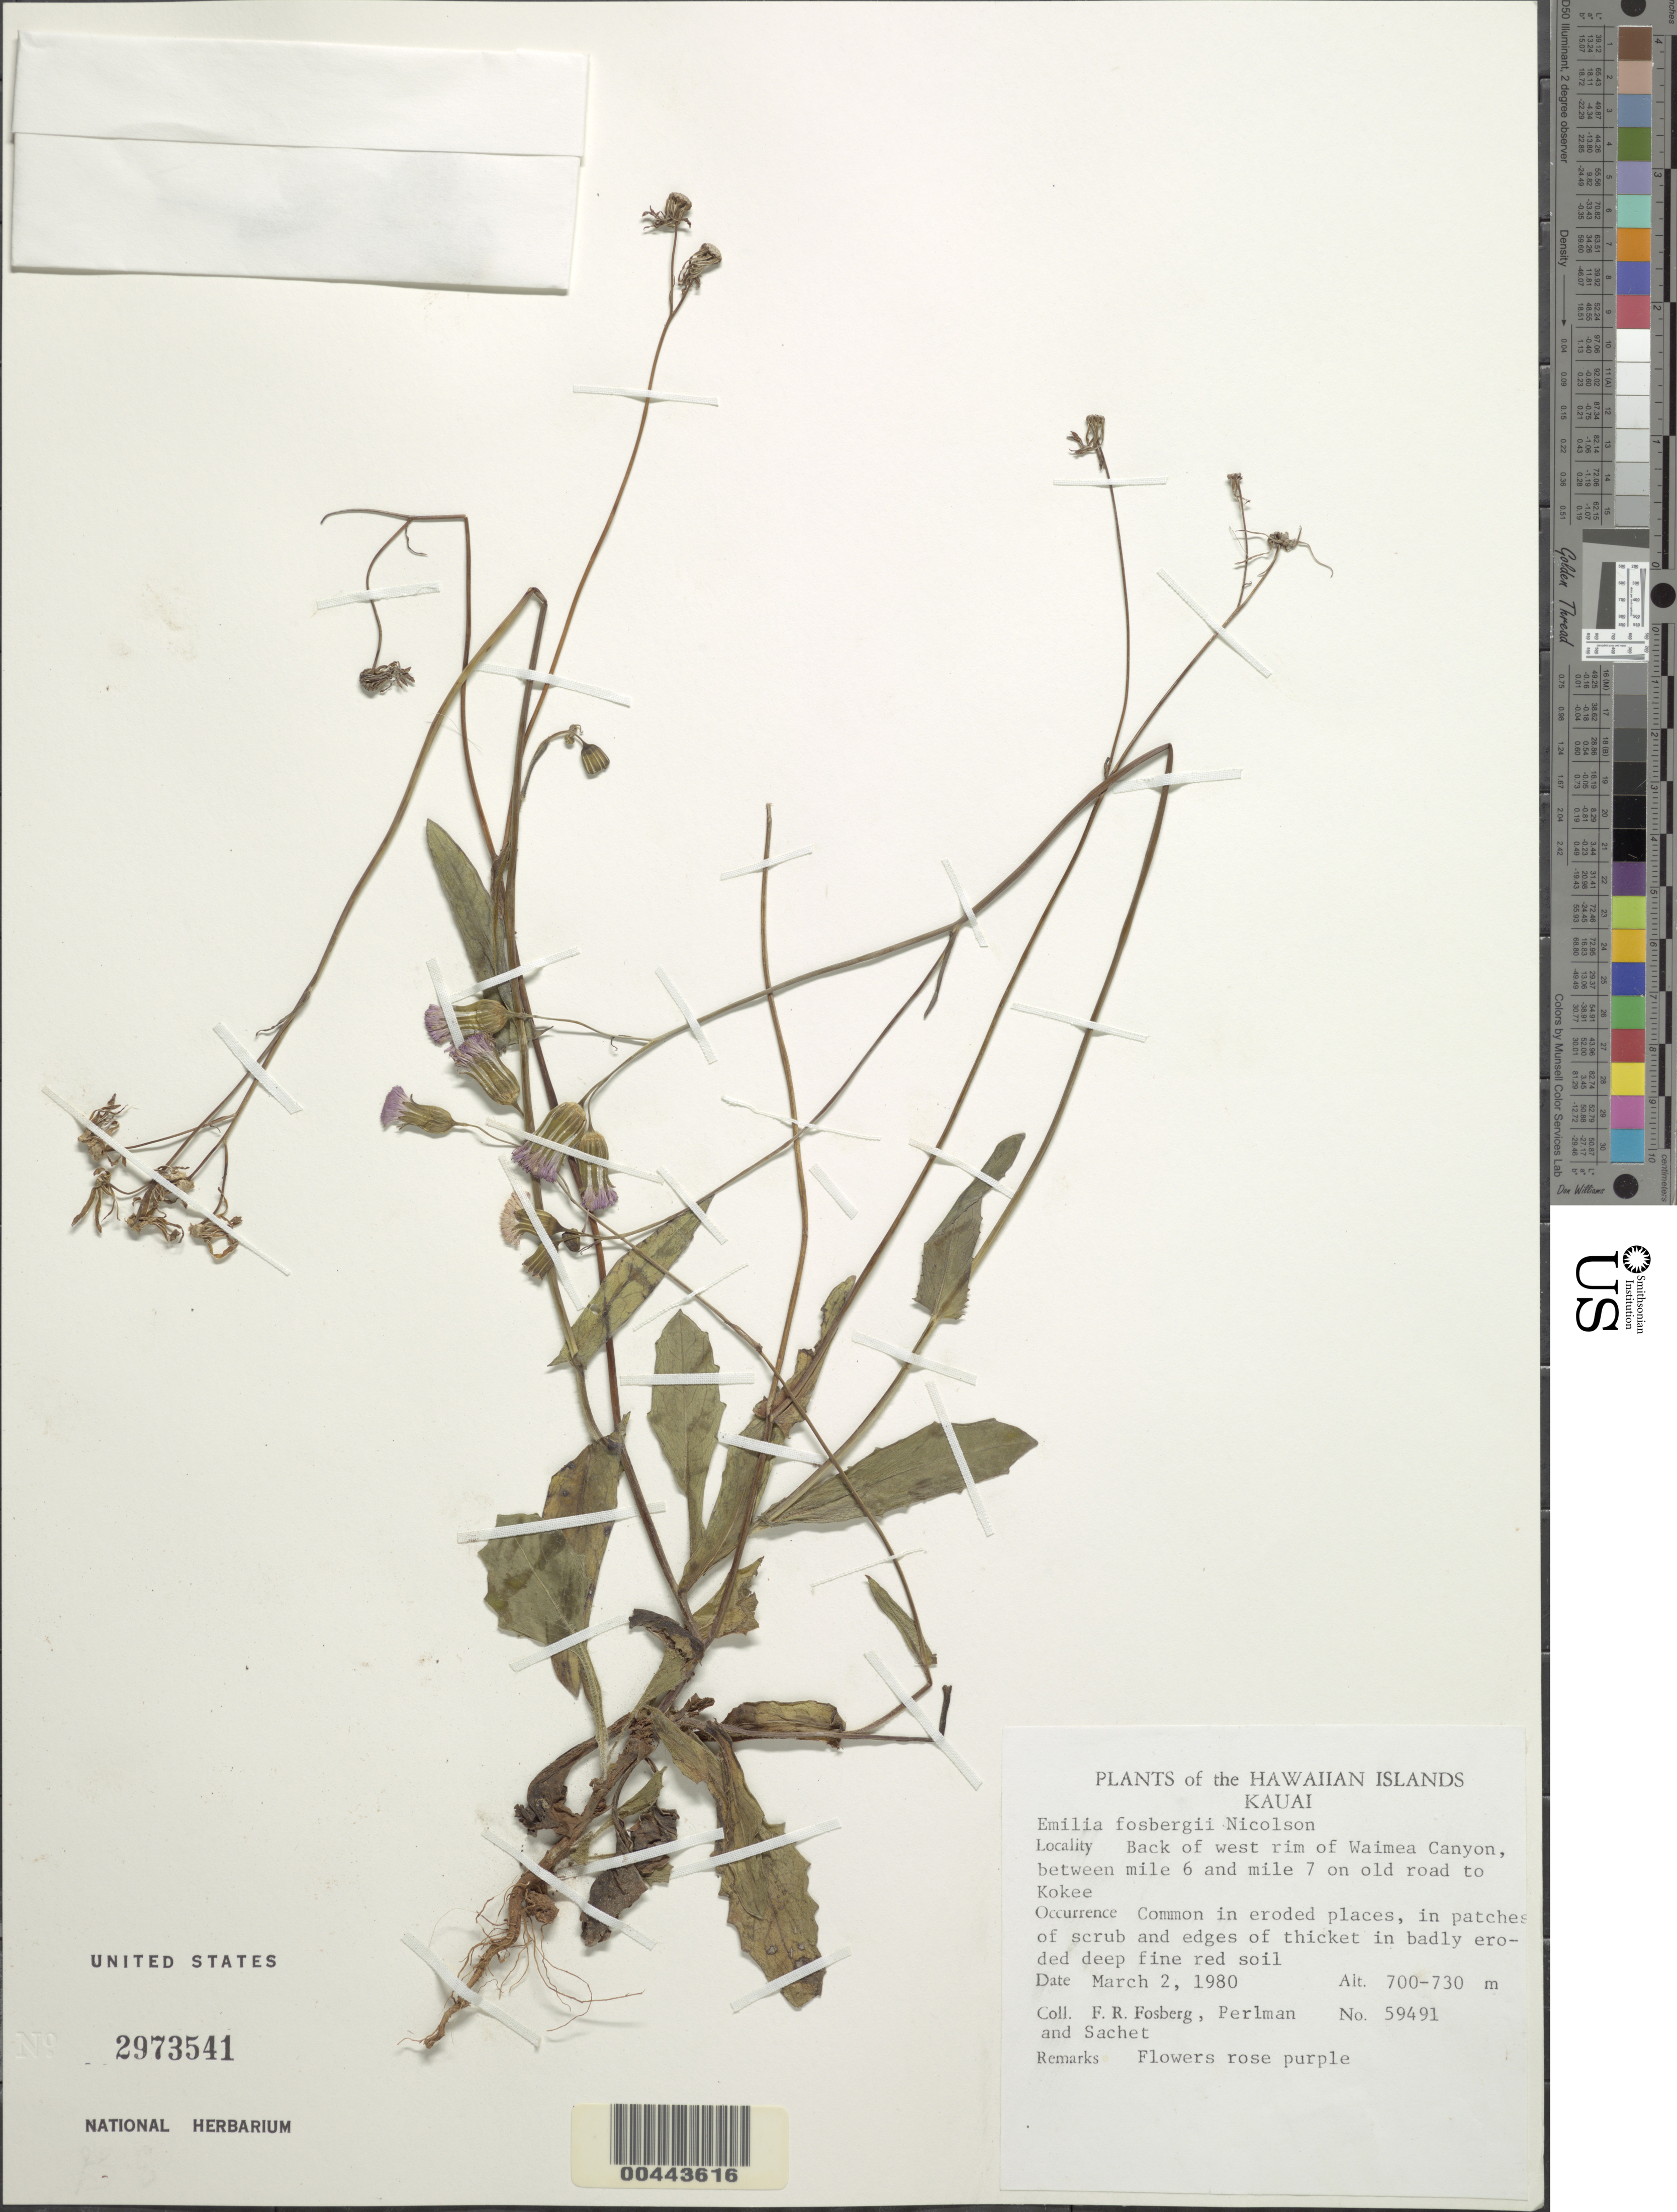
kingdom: Plantae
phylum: Tracheophyta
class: Magnoliopsida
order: Asterales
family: Asteraceae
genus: Emilia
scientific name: Emilia fosbergii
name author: Nicolson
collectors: F. R. Fosberg, S. P. Perlman & M.-H. Sachet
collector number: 59491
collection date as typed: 2 Mar 1980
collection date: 1980-03-02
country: United States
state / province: Hawaii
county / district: Kauai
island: Kaua'i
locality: Back of W rim of Waimea Canyon, between mile 6 and mile 7 on old road to Kokee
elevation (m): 700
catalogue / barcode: US 2973541